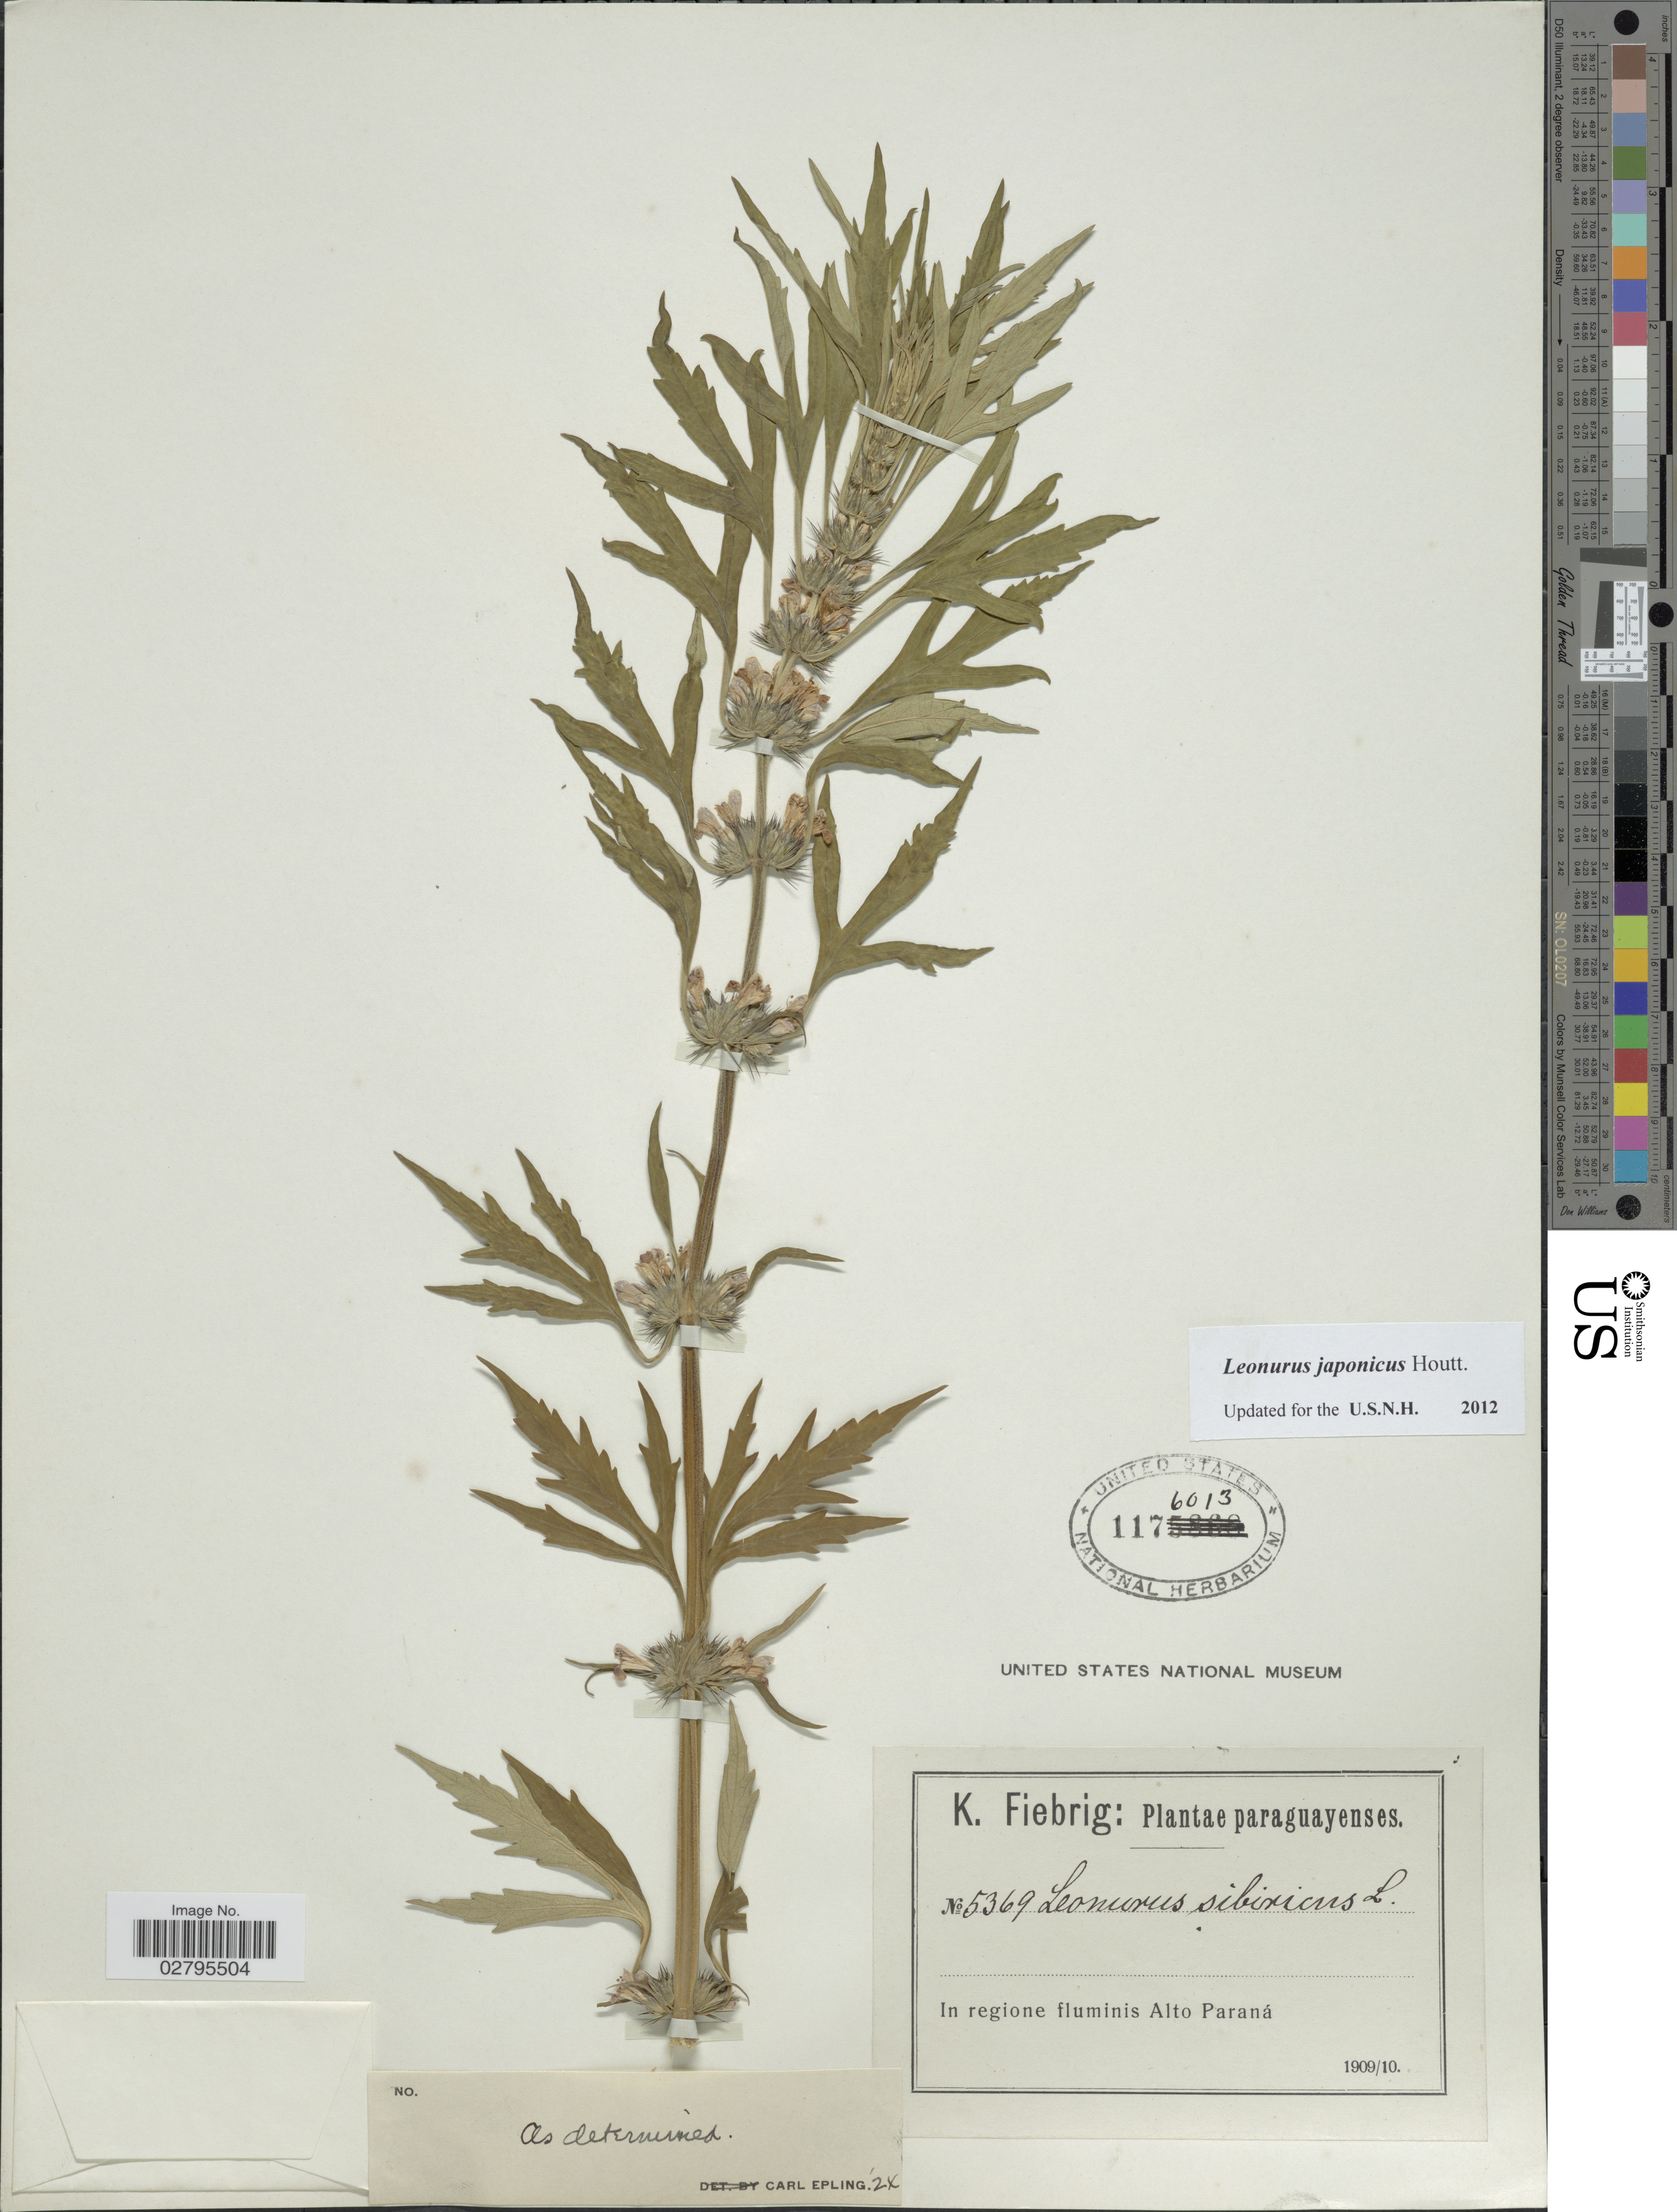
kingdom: Plantae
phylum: Tracheophyta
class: Magnoliopsida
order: Lamiales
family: Lamiaceae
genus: Leonurus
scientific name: Leonurus japonicus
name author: Houtt.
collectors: K. Fiebrig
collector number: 5369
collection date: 1909/1910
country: Paraguay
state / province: Alto Parana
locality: In regione fluminis Alto Paraná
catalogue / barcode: US 1176013